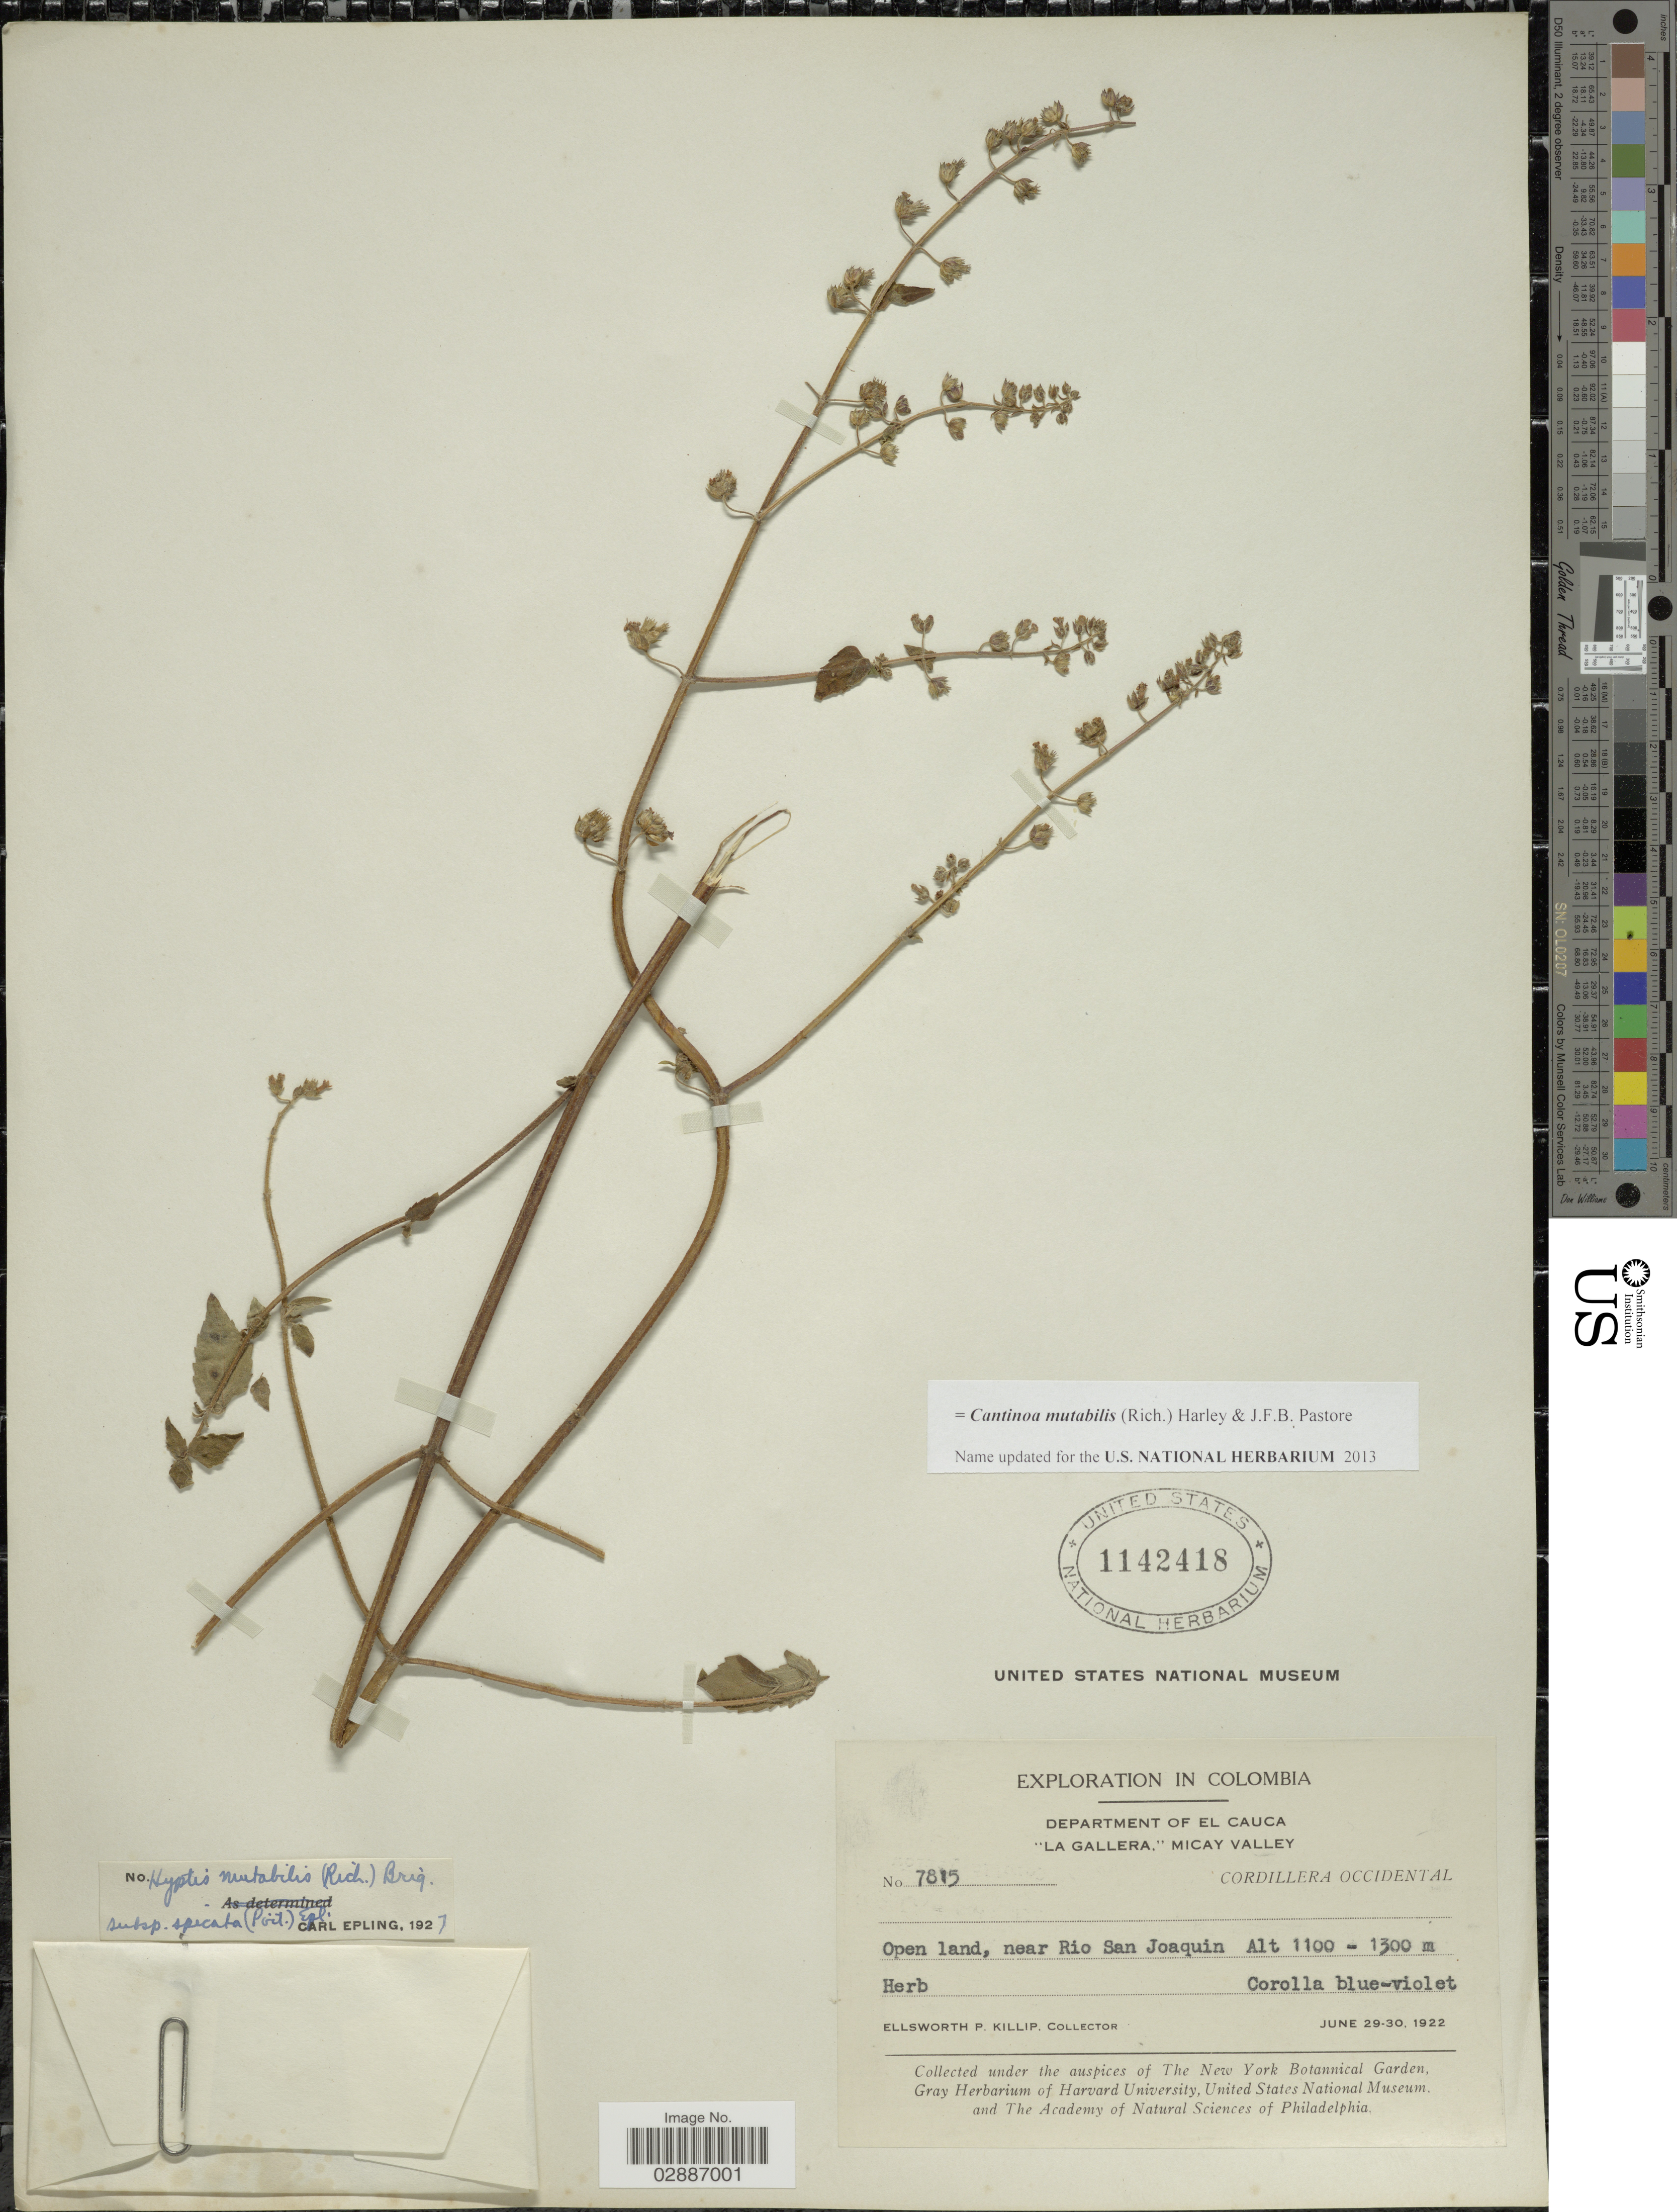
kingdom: Plantae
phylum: Tracheophyta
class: Magnoliopsida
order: Lamiales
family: Lamiaceae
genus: Cantinoa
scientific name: Cantinoa mutabilis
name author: (Epling) Harley & J.F.B. Pastore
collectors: E. P. Killip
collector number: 7815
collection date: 1922-06-29/1922-06-30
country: Colombia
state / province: Cauca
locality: Department of El Cauca. "La Galera," Micay Valley. Cordillera Occidental. Near Rio San Joaquin.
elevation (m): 1100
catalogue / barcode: US 1142418